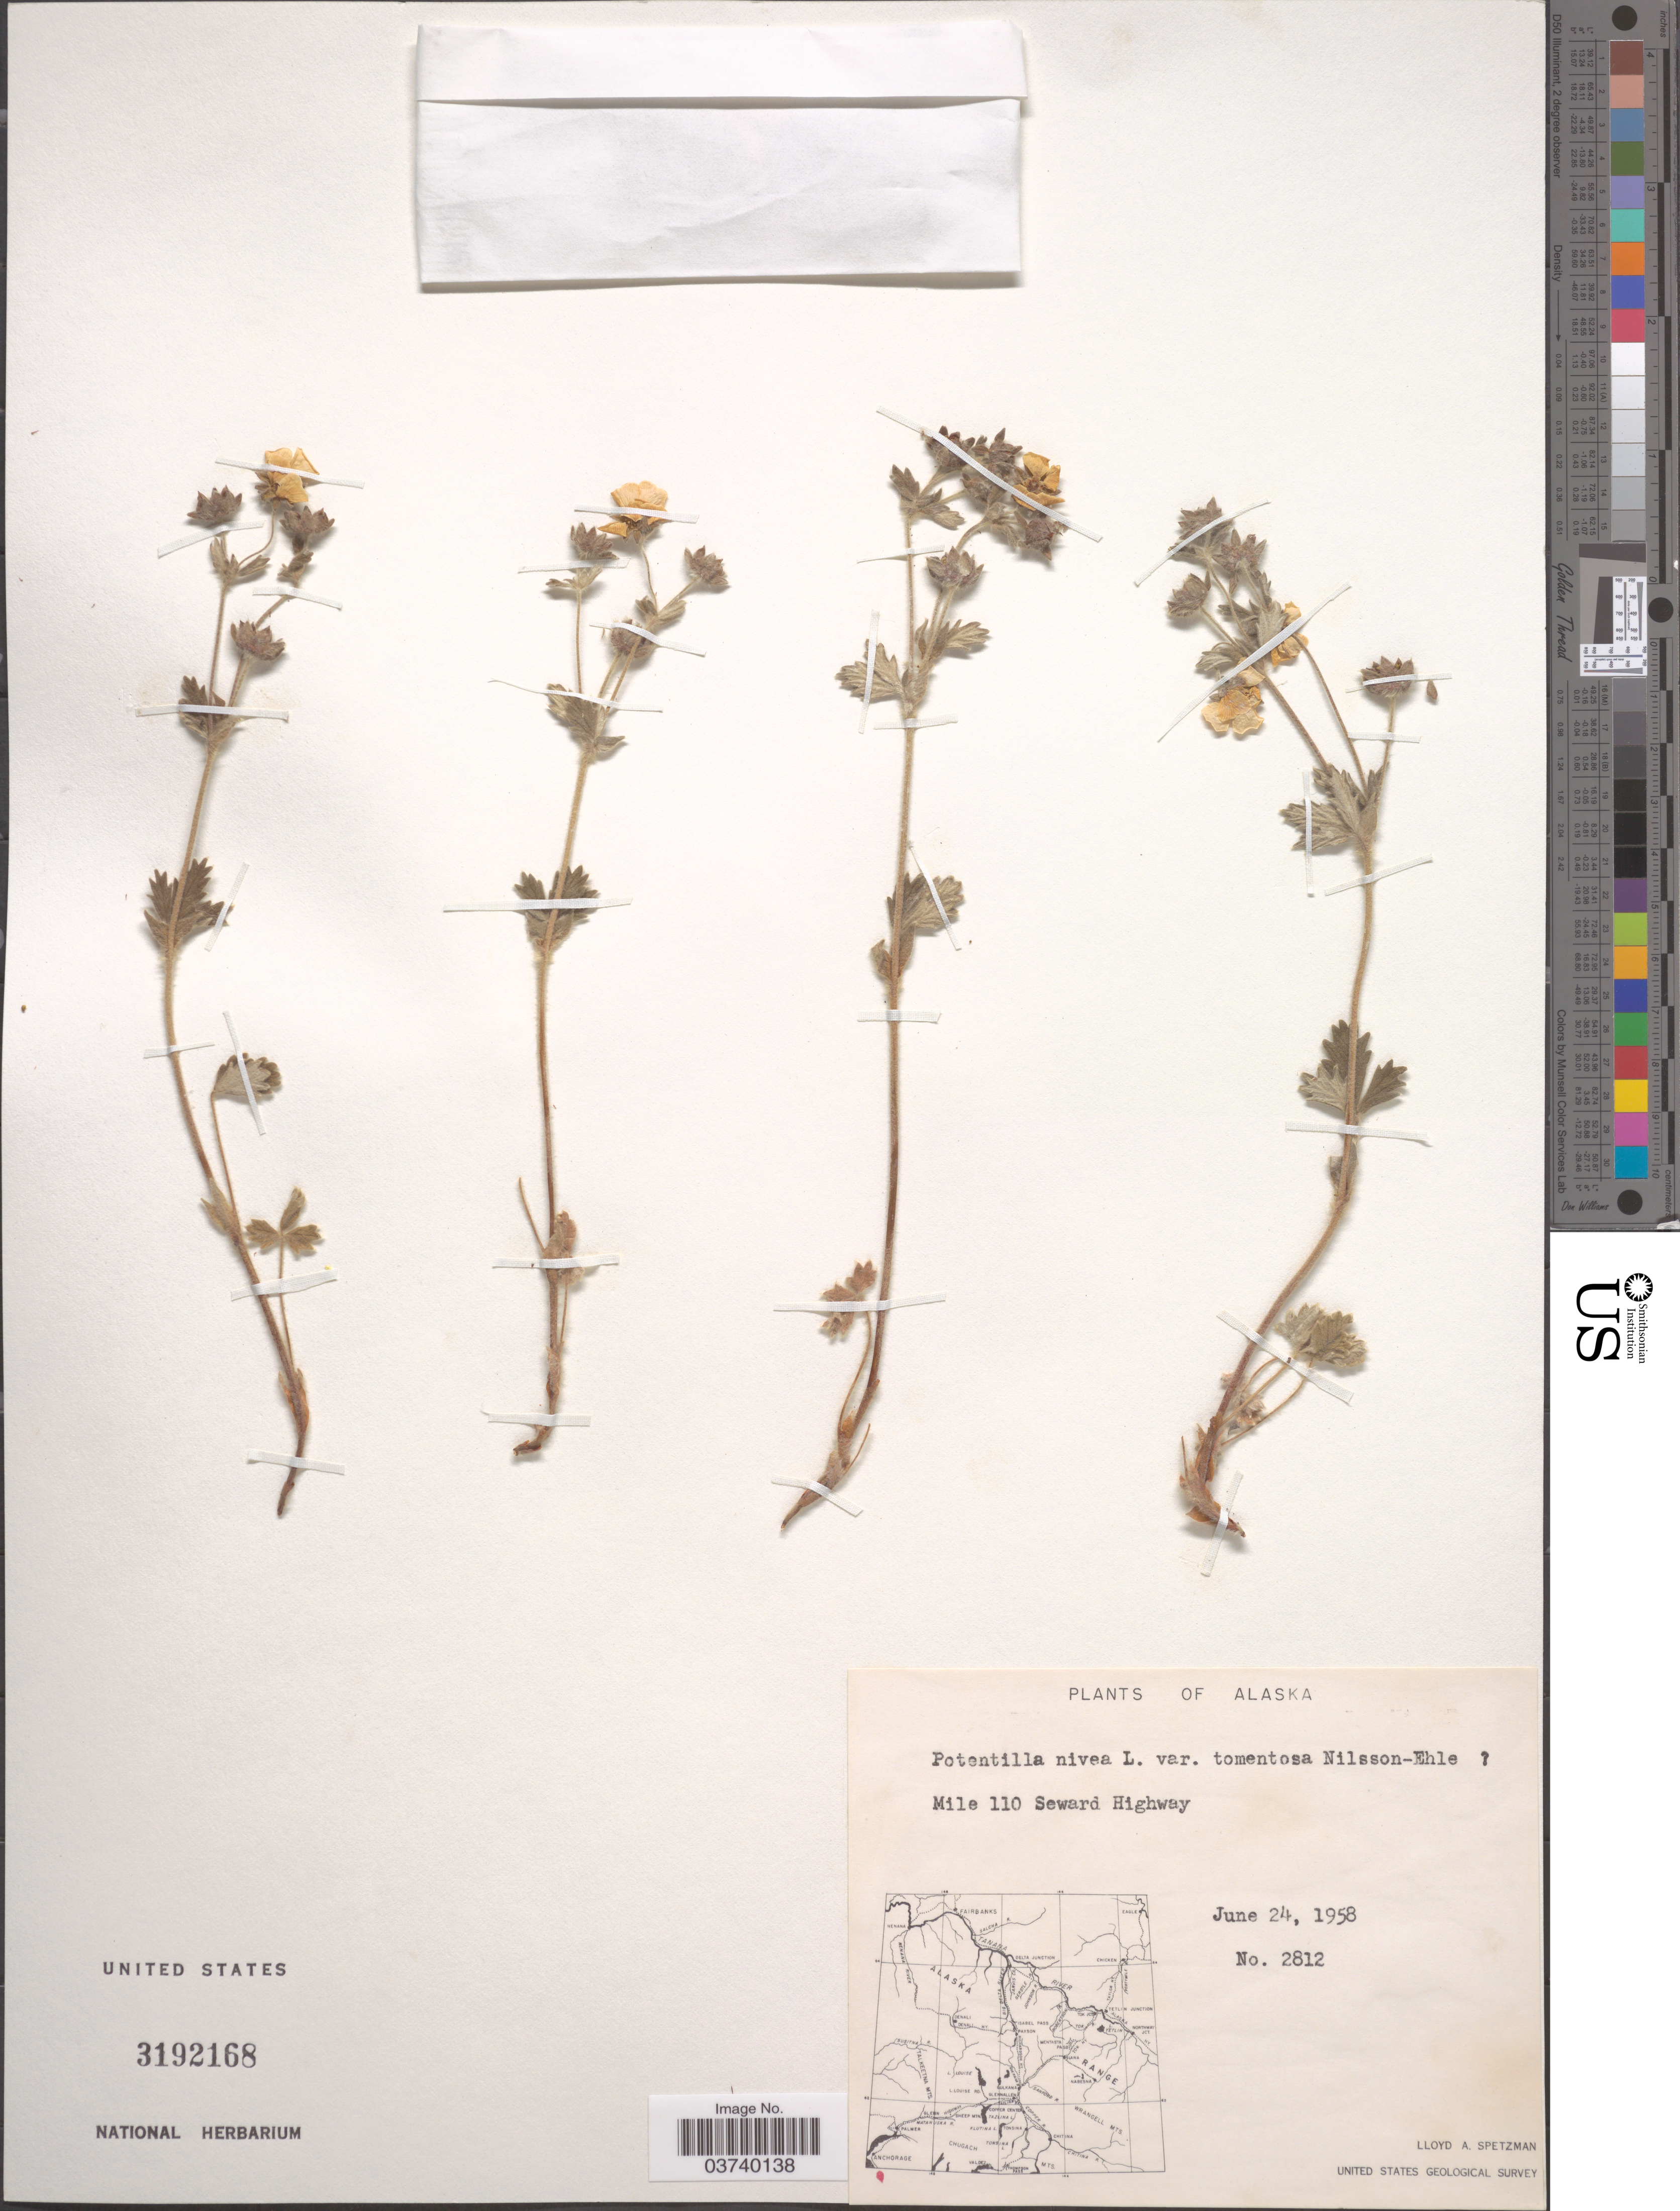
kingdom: Plantae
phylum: Tracheophyta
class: Magnoliopsida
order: Rosales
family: Rosaceae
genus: Potentilla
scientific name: Potentilla nivea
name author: L.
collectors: L. Spetzman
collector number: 2812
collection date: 1958-06-24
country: United States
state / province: Alaska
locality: Mile 110 Seward Highway.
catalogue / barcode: US 3192168